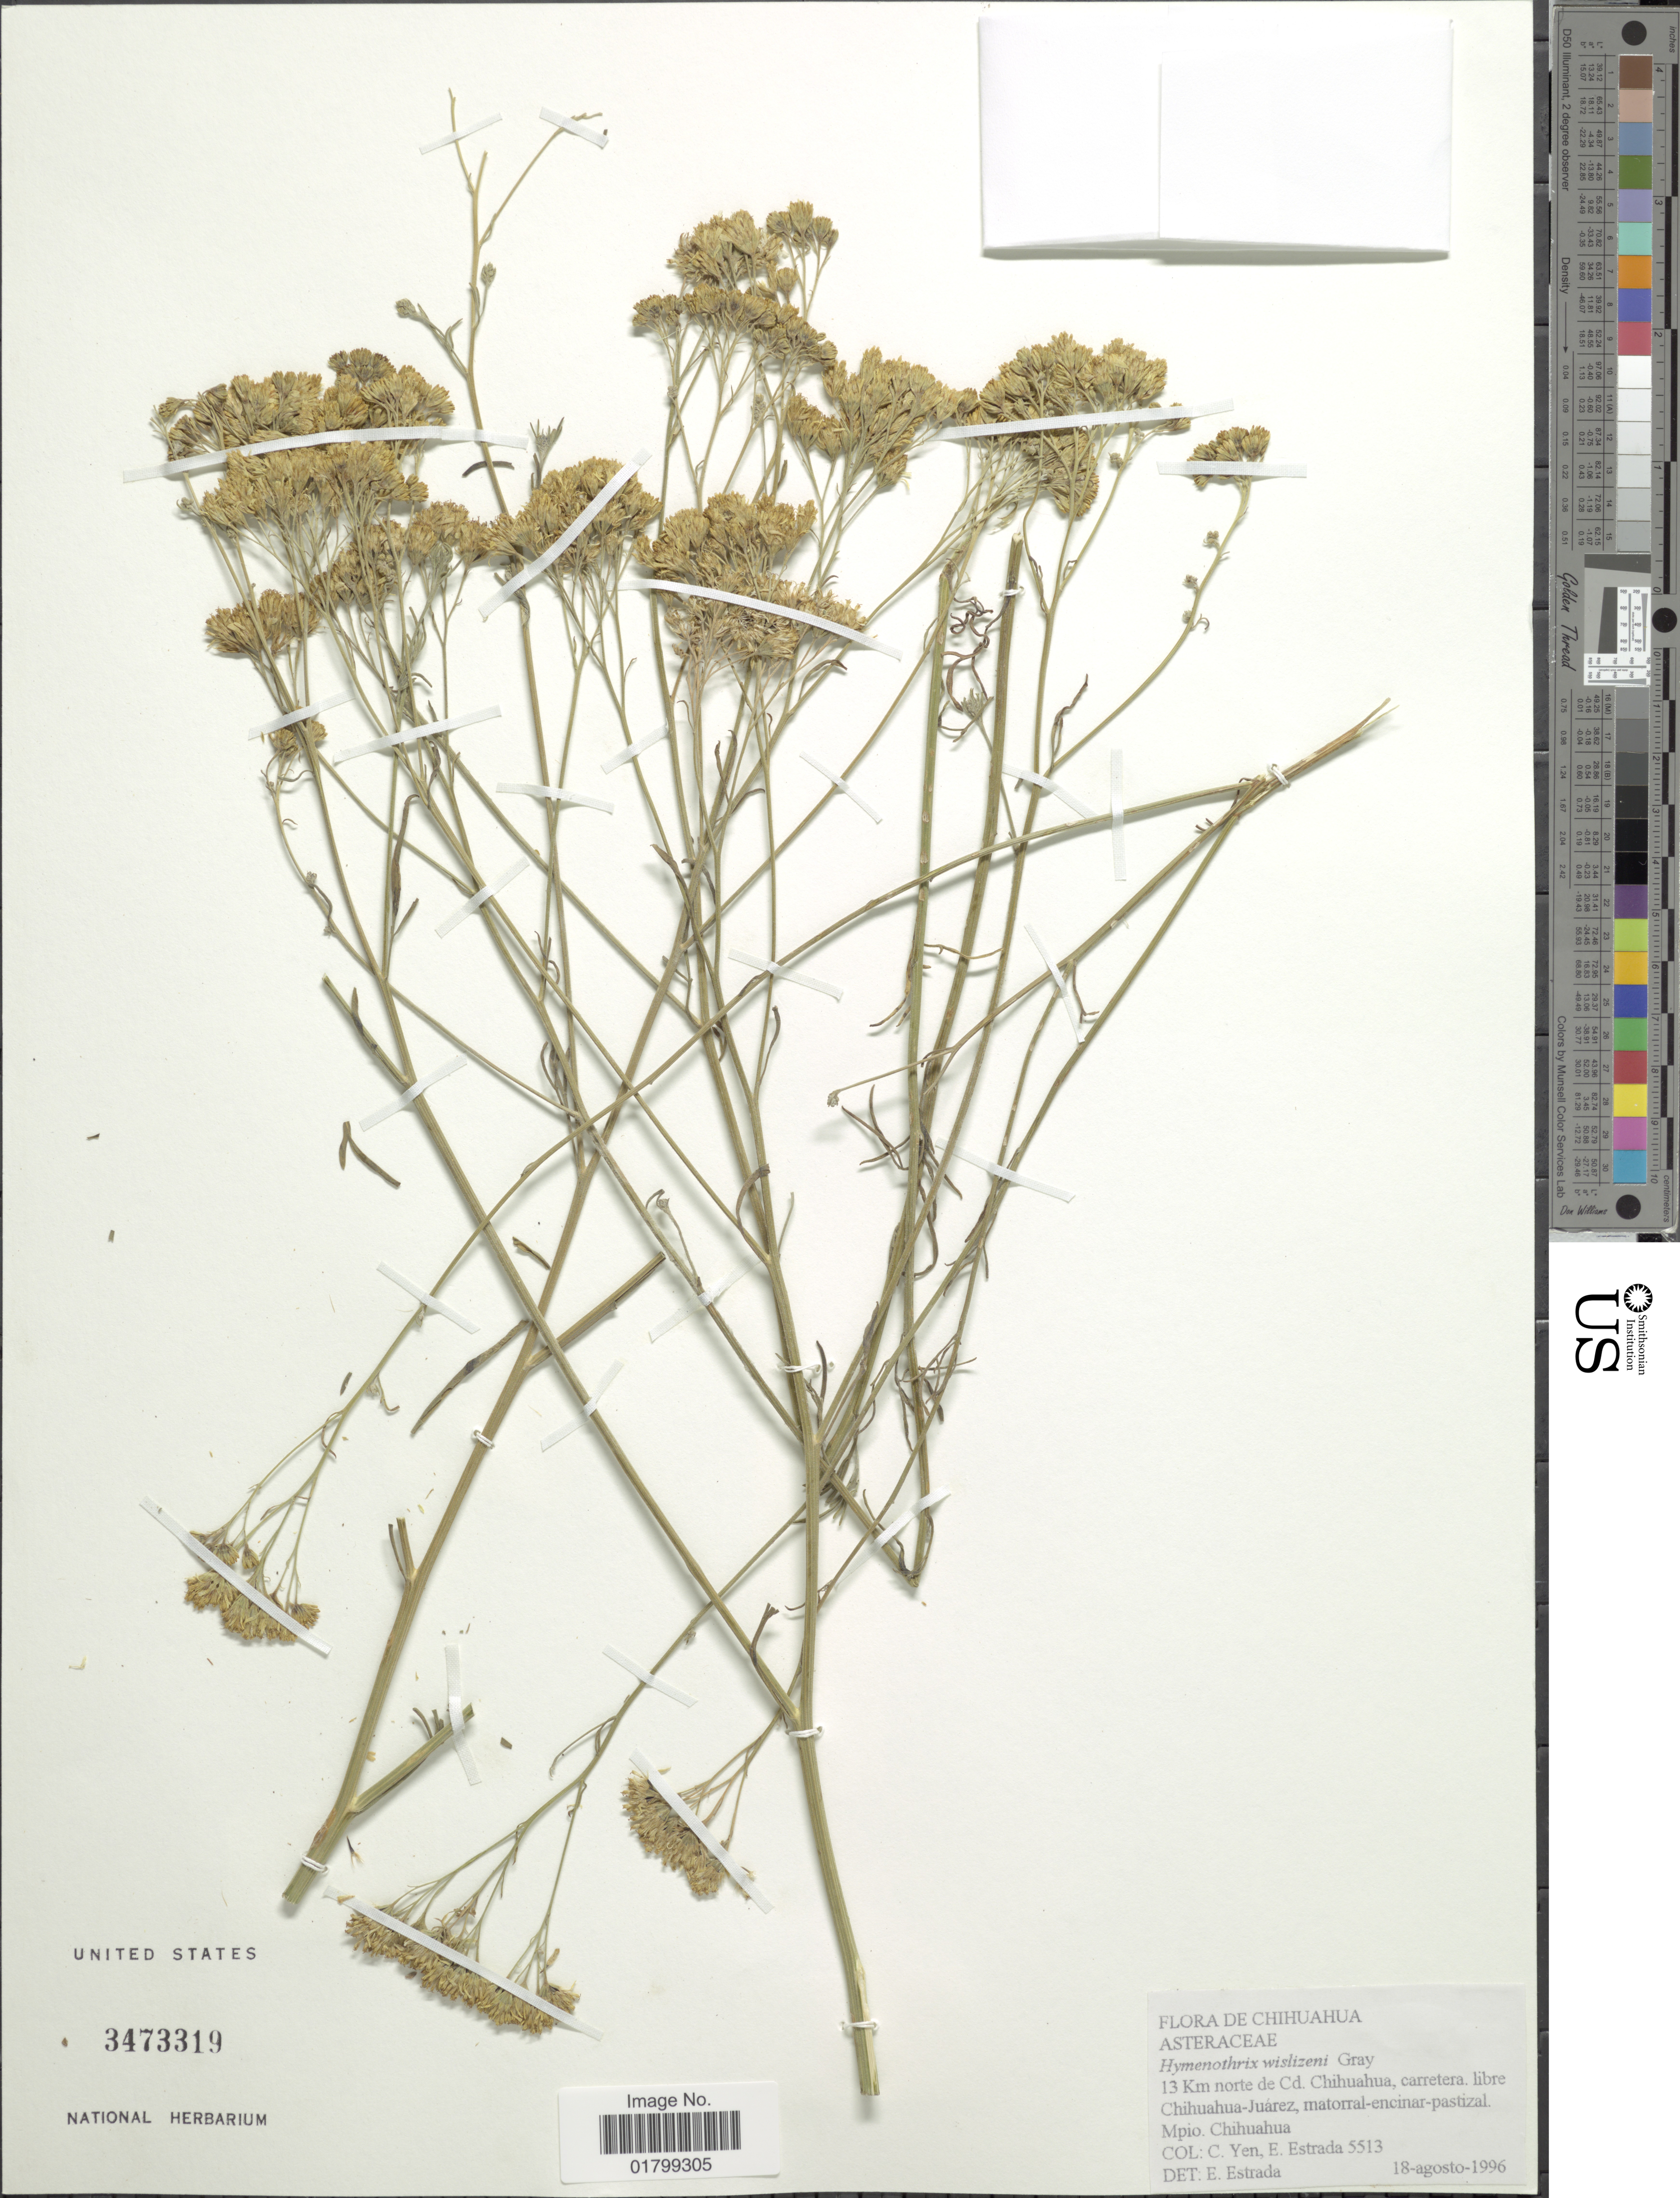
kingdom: Plantae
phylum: Tracheophyta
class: Magnoliopsida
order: Asterales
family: Asteraceae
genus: Hymenothrix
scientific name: Hymenothrix wislizenii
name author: A. Gray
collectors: C. Yen & E. Estrada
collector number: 5513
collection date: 1996-08-18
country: Mexico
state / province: Chihuahua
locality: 13 km norte de Cd. Chihuahua, carretera. libre Chihuahua-Juarez, Mpio. Chihuahua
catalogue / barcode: US 3473319